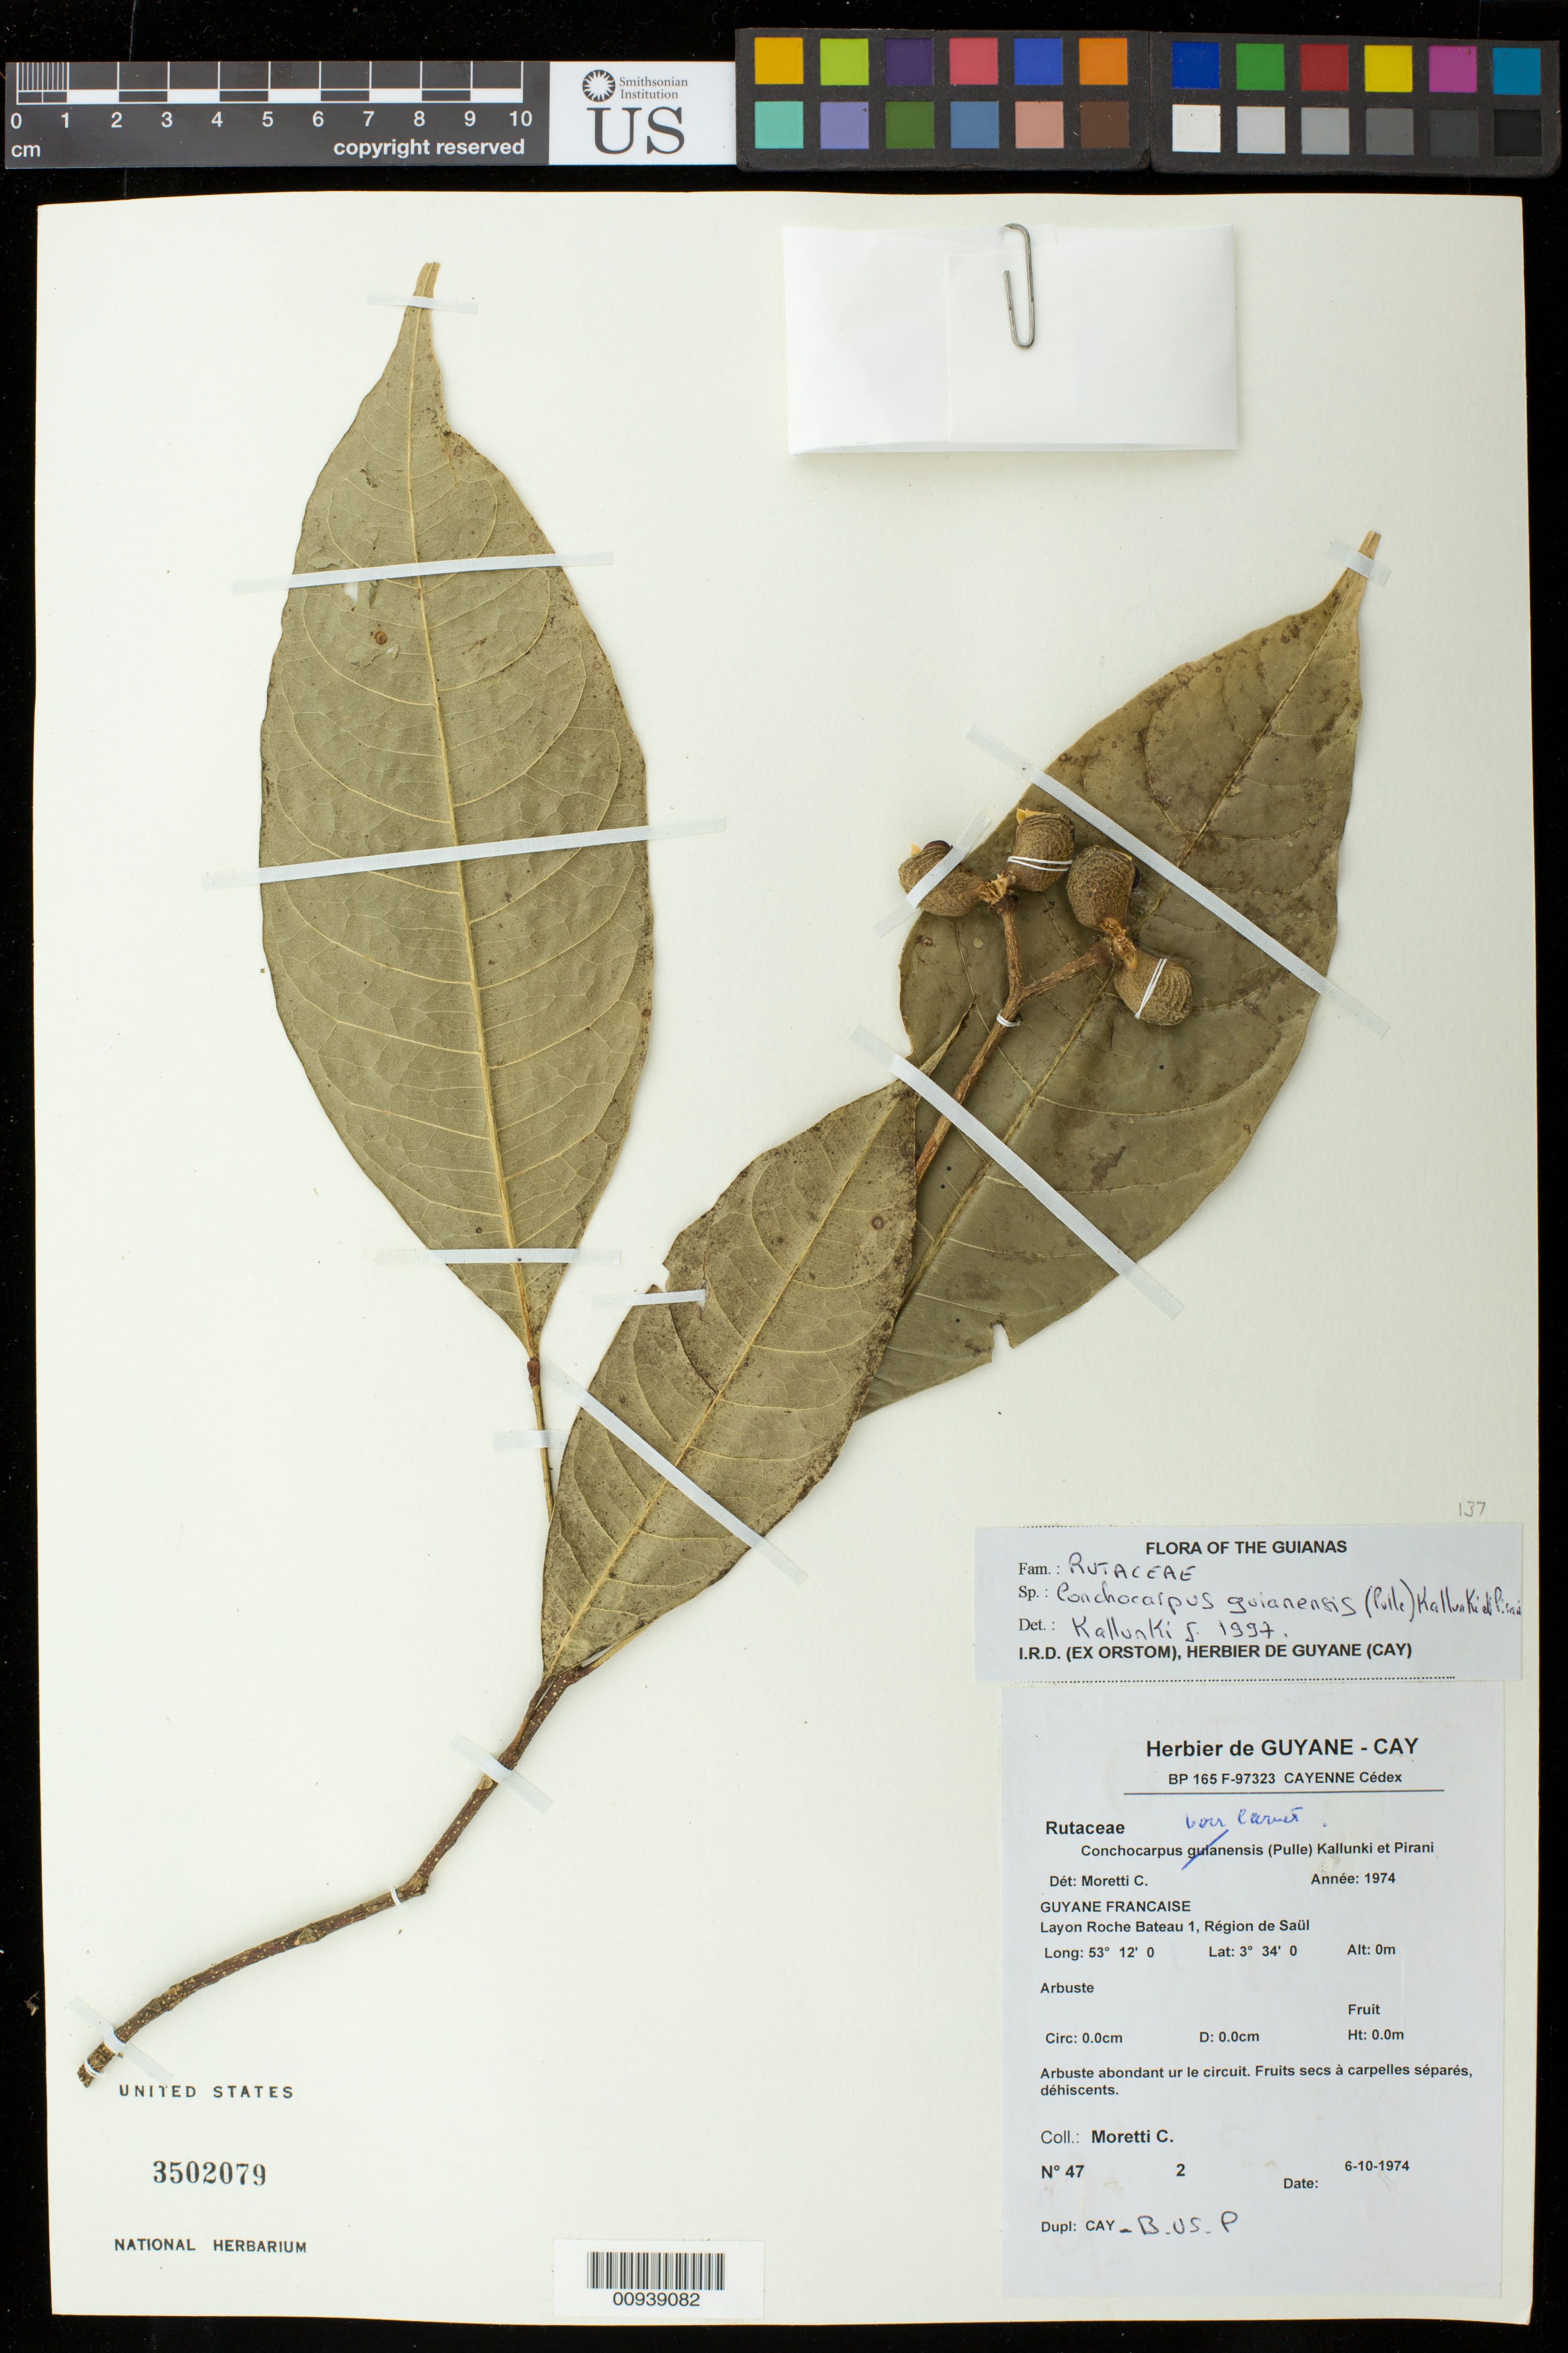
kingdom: Plantae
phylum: Tracheophyta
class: Magnoliopsida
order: Sapindales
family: Rutaceae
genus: Conchocarpus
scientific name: Conchocarpus guyanensis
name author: (Pulle) Kallunki & Pirani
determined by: Kallunki, Jacquelyn A.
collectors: C. Moretti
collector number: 47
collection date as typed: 6-Oct-74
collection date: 1974-10-06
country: French Guiana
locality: Saül, Roche Bateau 1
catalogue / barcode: US 3502079